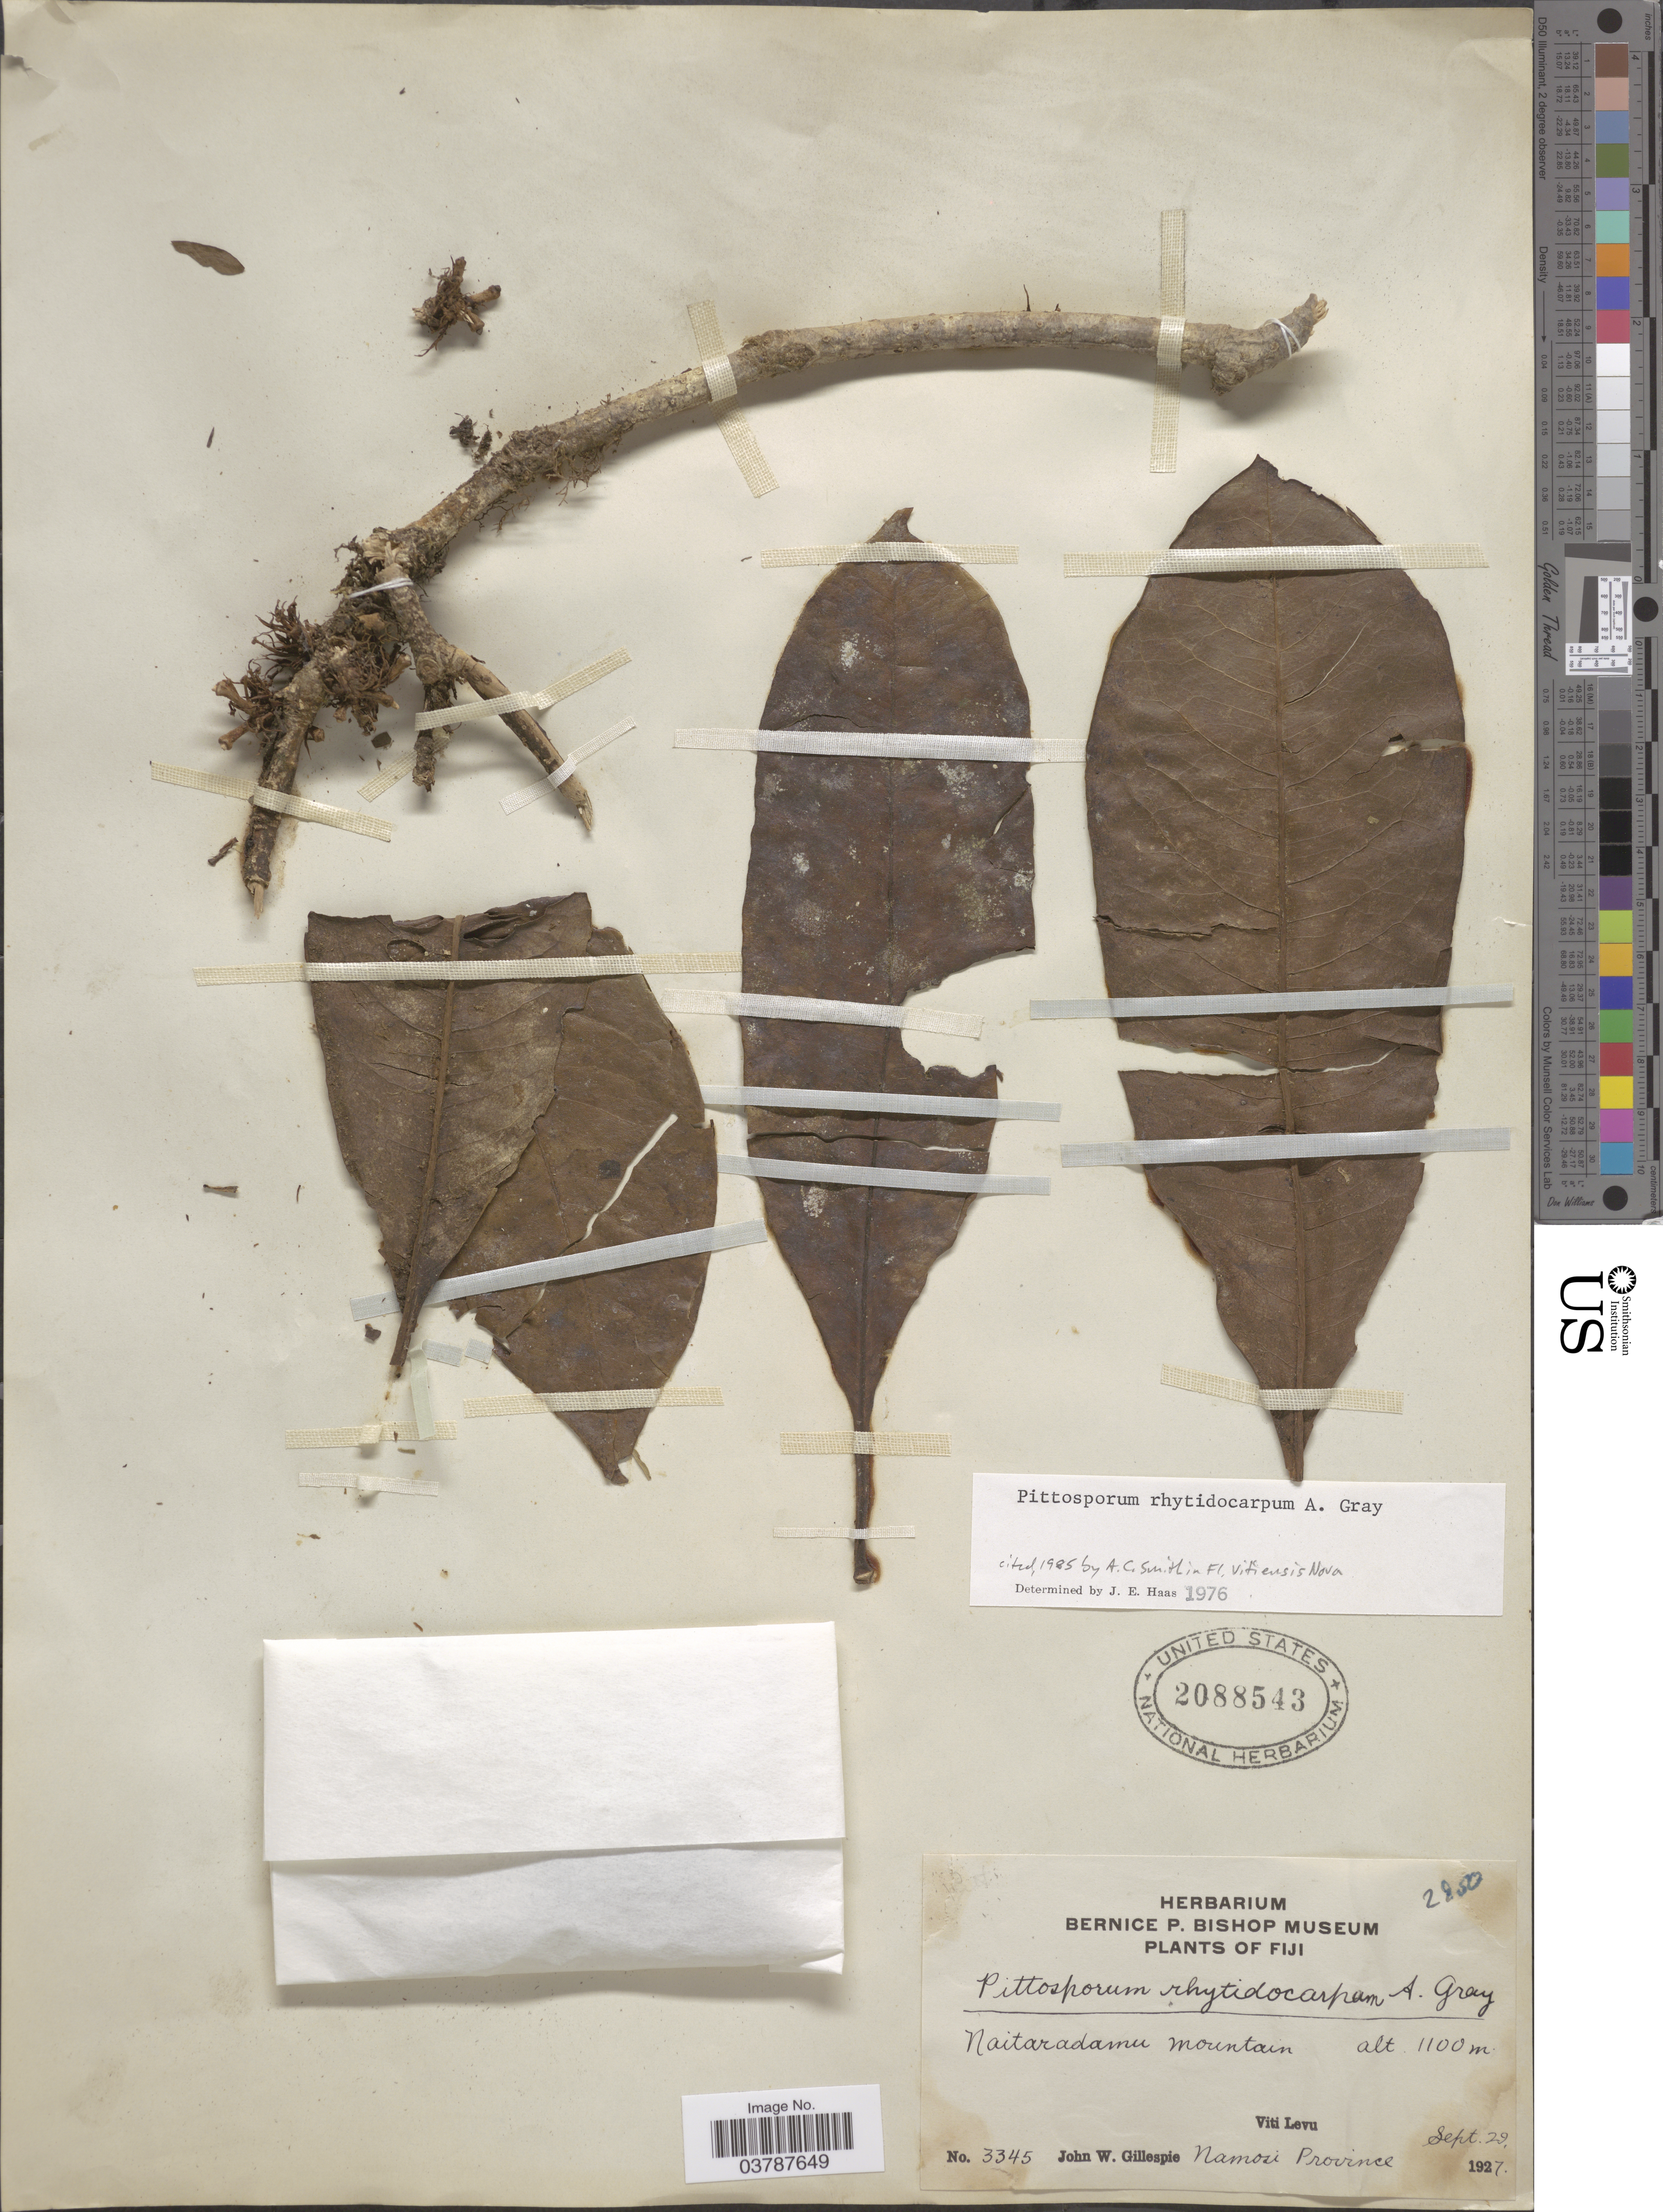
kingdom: Plantae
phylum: Tracheophyta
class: Magnoliopsida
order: Apiales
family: Pittosporaceae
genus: Pittosporum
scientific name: Pittosporum rhytidocarpum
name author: A. Gray in Wilkes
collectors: J. W. Gillespie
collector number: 3345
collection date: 1927-09-29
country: Fiji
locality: Naitaradamu mountain. Viti Levu, Namosi Province.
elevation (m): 1100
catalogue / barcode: US 2088543